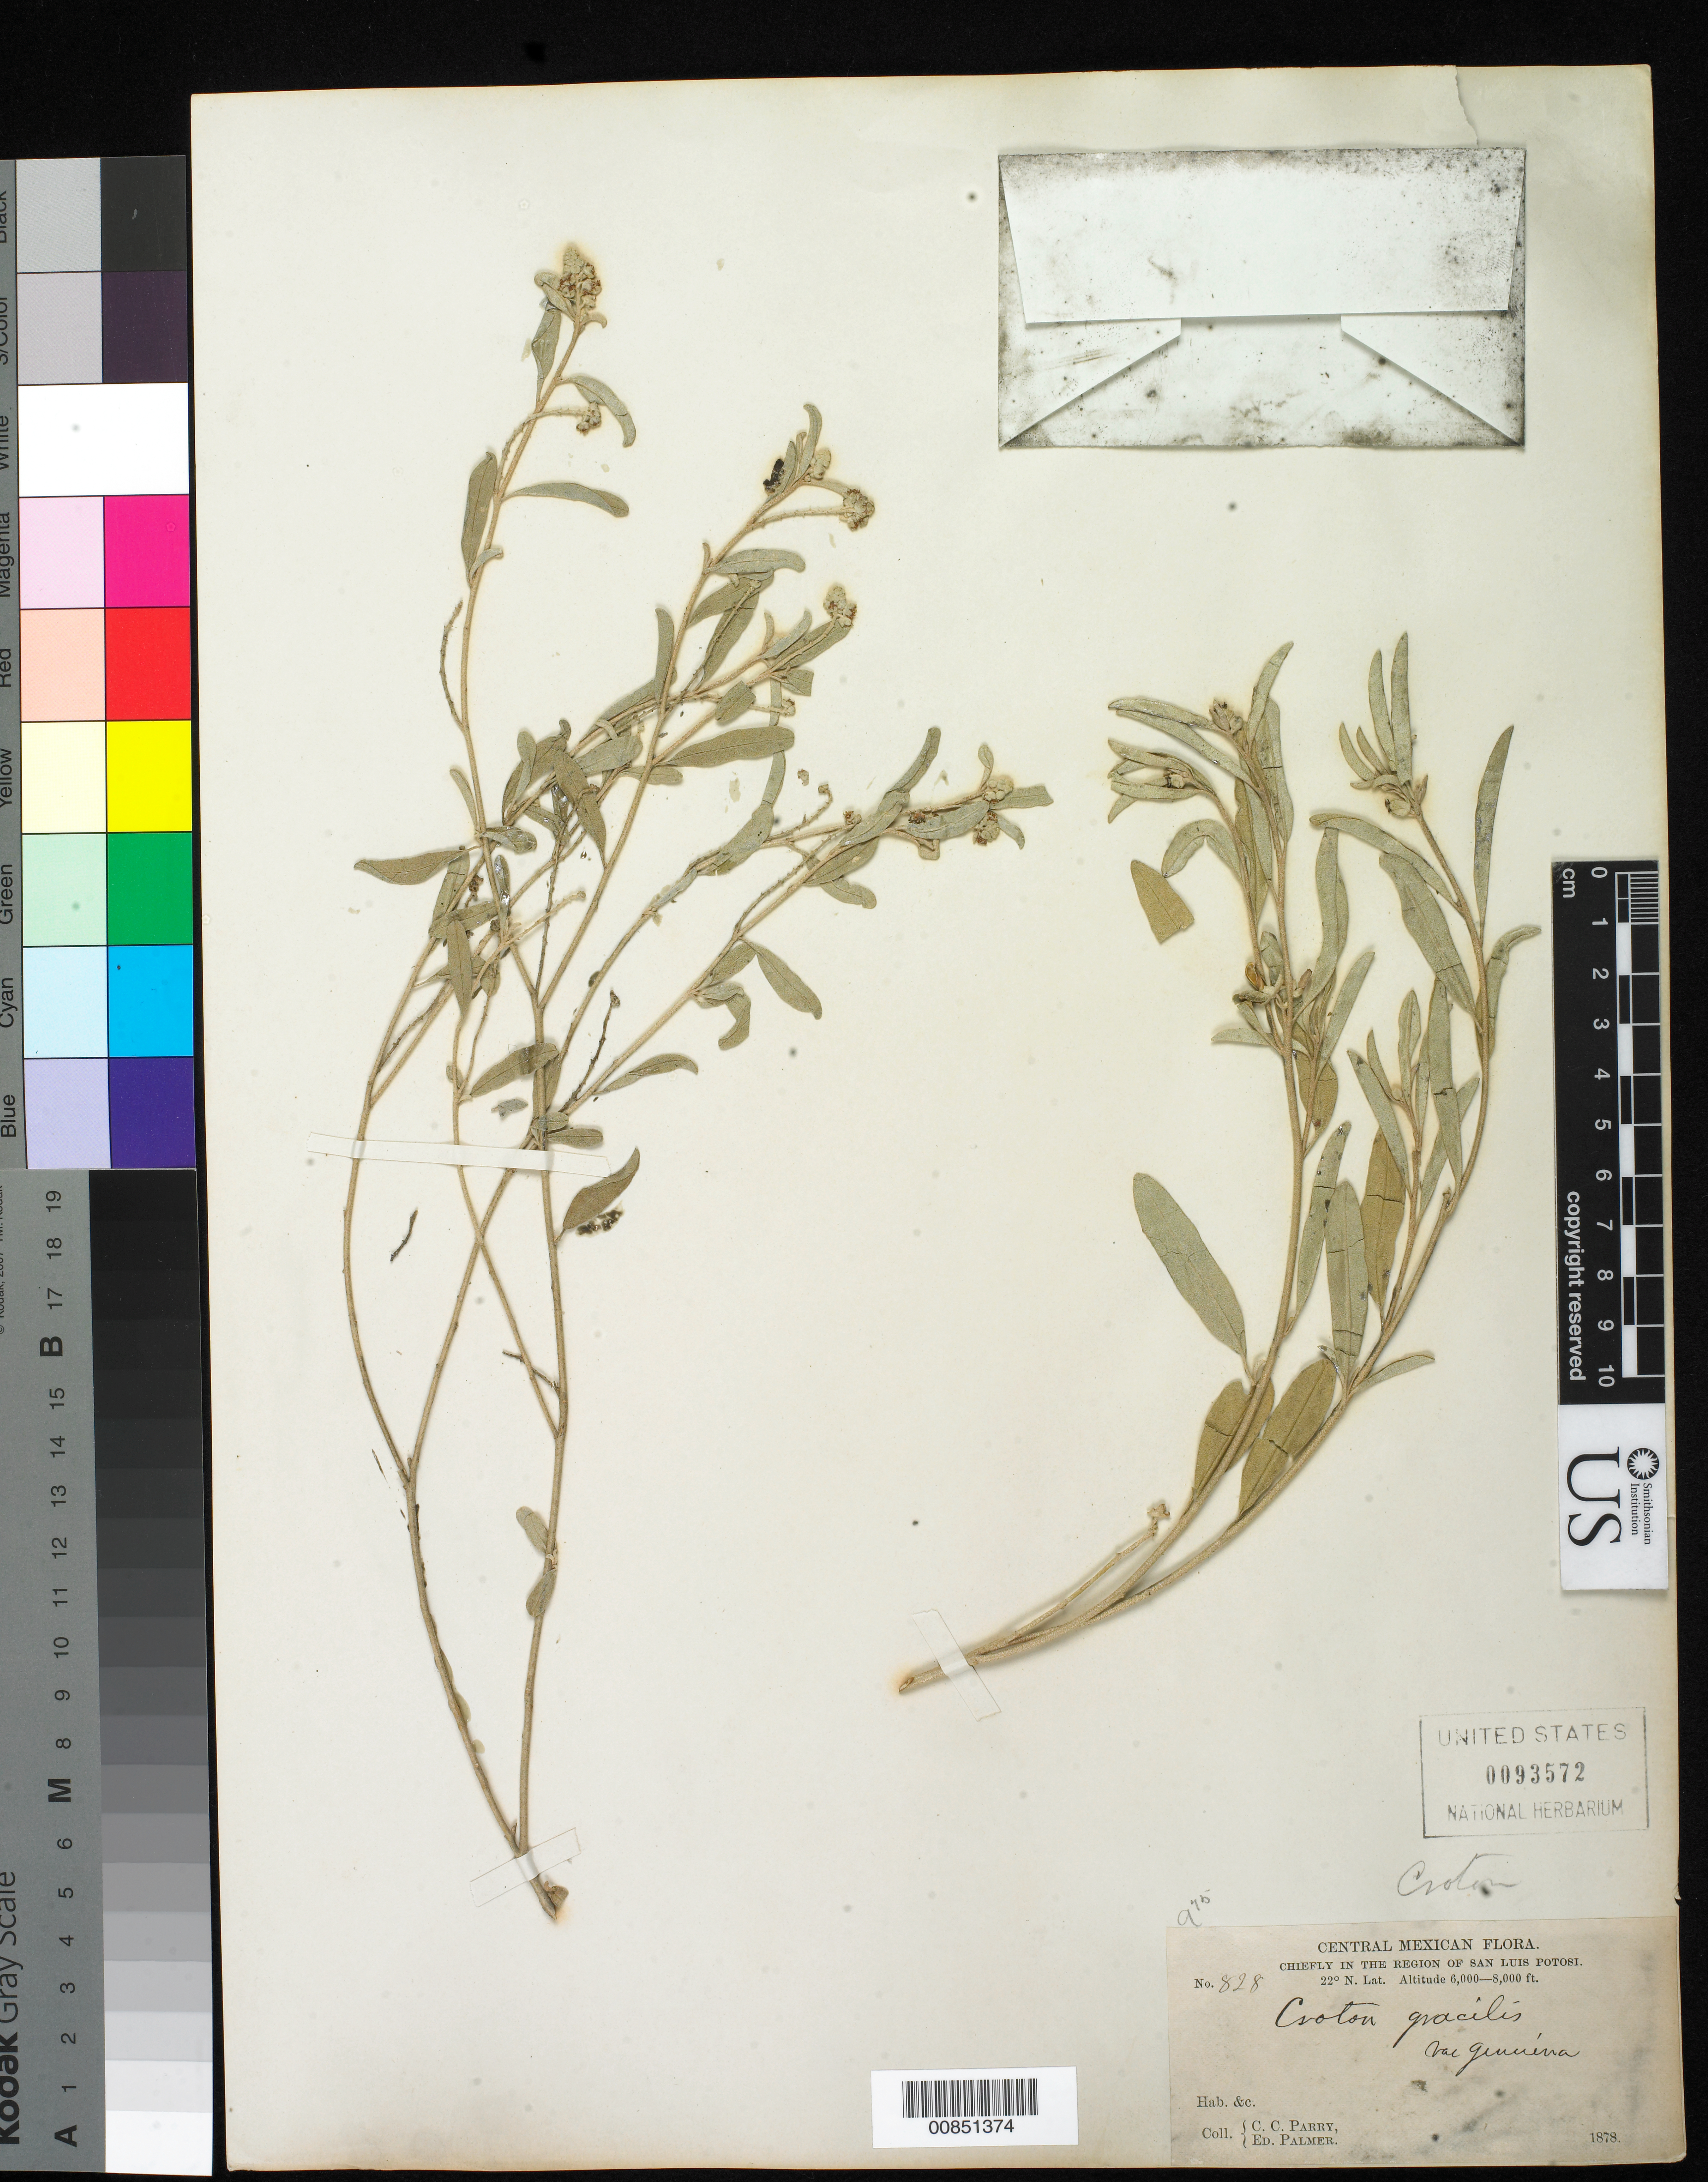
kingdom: Plantae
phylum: Tracheophyta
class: Magnoliopsida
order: Malpighiales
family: Euphorbiaceae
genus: Croton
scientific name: Croton gracilis var. genuina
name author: Müll. Arg.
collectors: C. C. Parry & E. Palmer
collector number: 828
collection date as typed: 1878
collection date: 1878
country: Mexico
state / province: San Luis Potosí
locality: Chiefly in the region of San Luis Potosí.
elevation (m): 1829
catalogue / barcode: US 93572